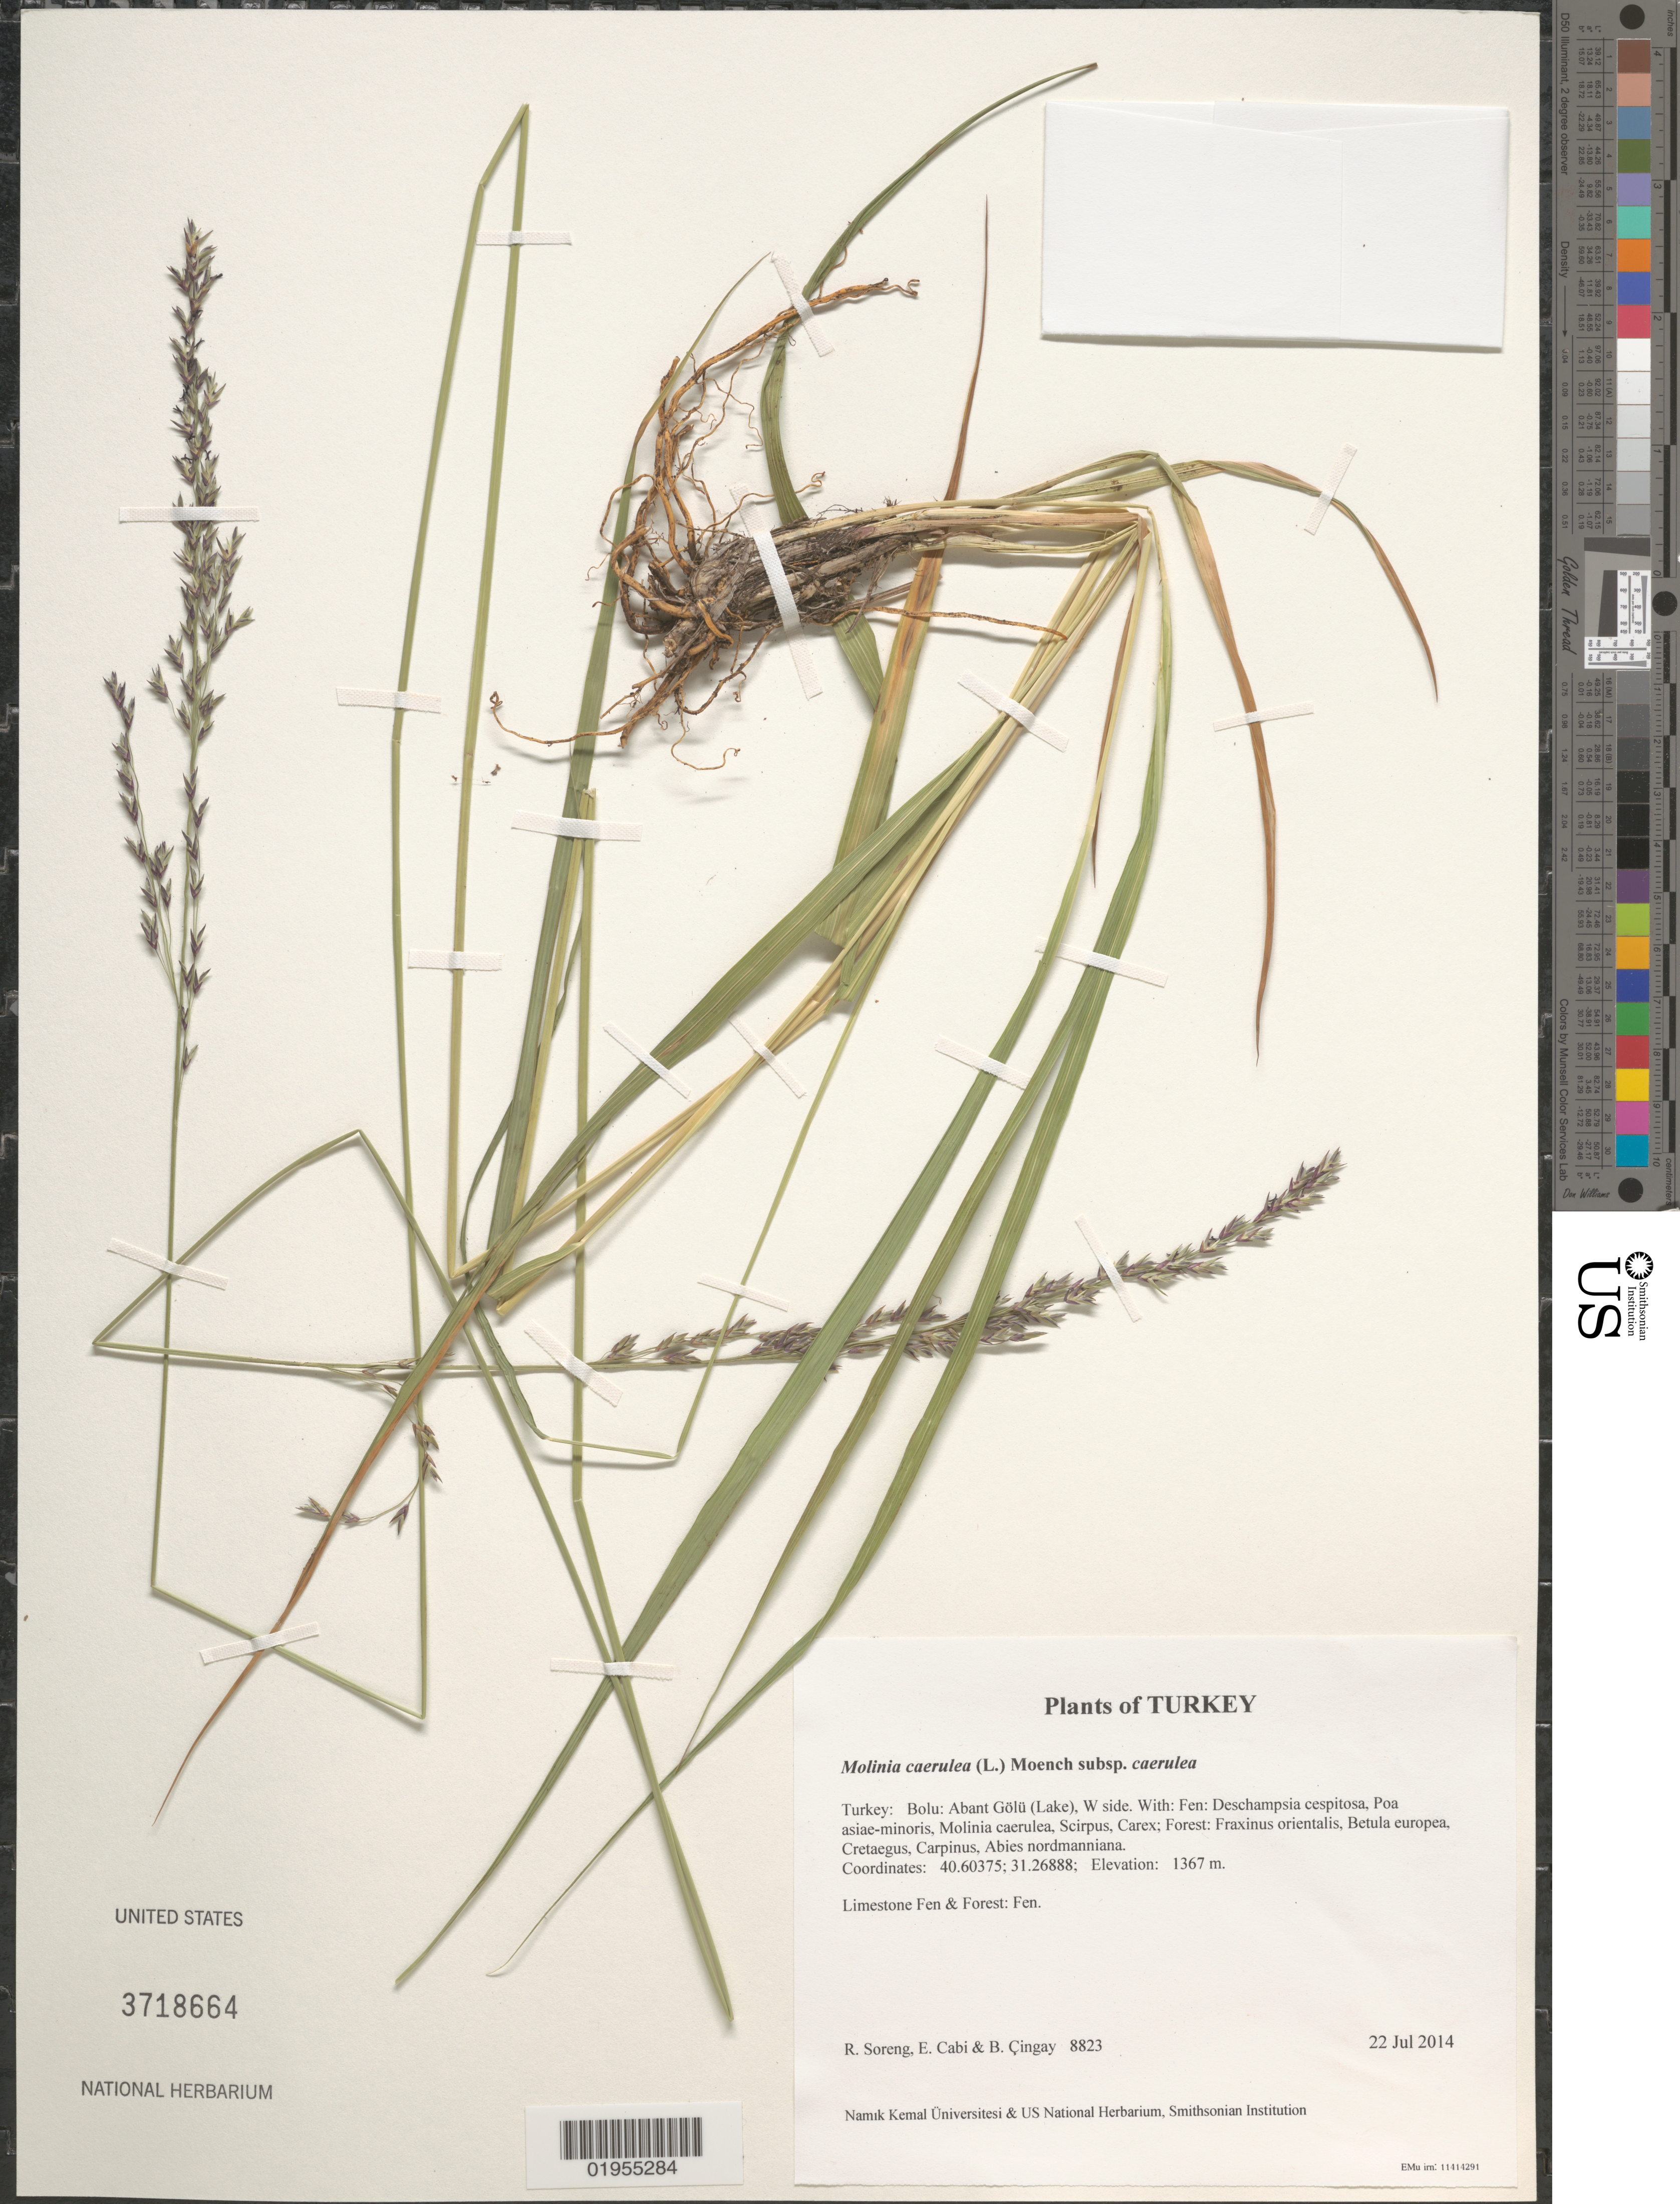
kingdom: Plantae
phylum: Tracheophyta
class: Liliopsida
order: Poales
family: Poaceae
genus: Molinia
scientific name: Molinia caerulea subsp. caerulea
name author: (L.) Moench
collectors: R. J. Soreng, E. Cabi & B. Çıngay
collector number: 8823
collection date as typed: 22 Jul 2014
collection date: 2014-07-22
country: Turkey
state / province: Bolu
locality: Abant Golu (Lake), W side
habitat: Limestone Fen & Forest: Fen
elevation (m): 1367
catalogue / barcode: US 3718664